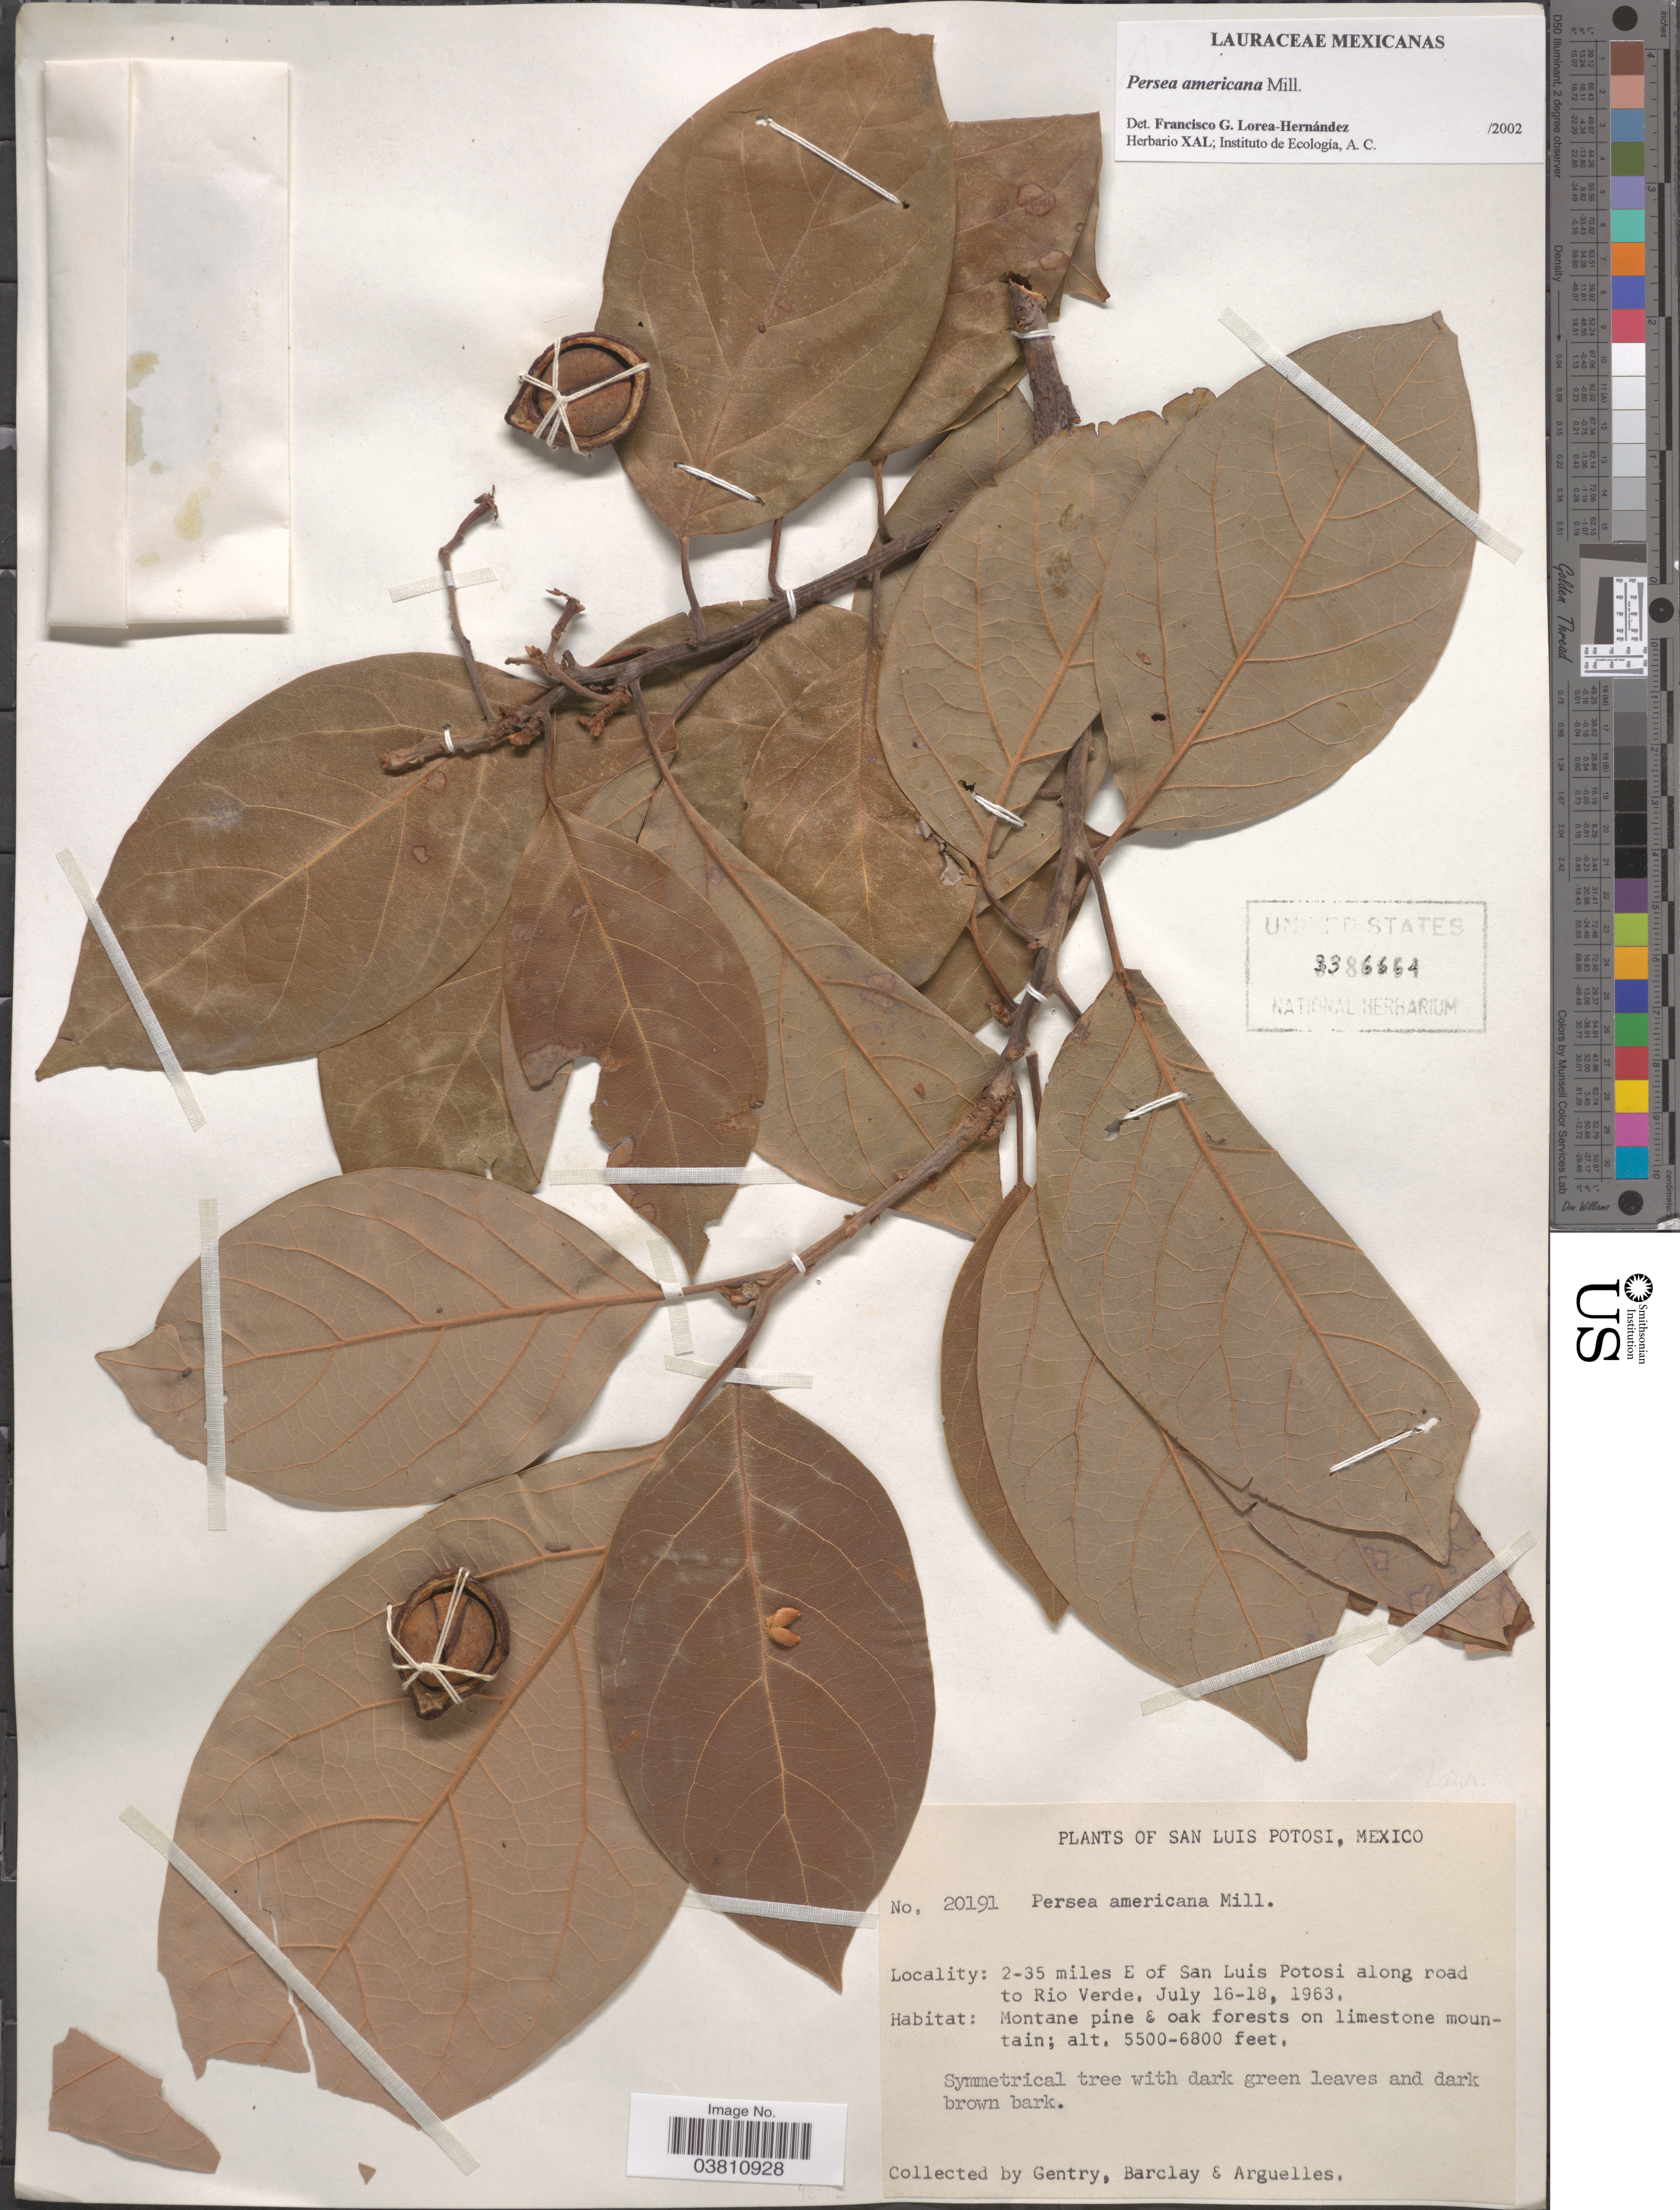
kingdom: Plantae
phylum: Tracheophyta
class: Magnoliopsida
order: Laurales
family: Lauraceae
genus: Persea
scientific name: Persea americana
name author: Mill.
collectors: Gentry, --, -- Barclay & Arguelles, --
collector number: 20191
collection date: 1963-07-16/1963-07-18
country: Mexico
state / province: San Luis Potosí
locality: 2-35 miles E of San Luis Potosi along road to Rio Verde.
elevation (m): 1676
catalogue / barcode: US 3386664